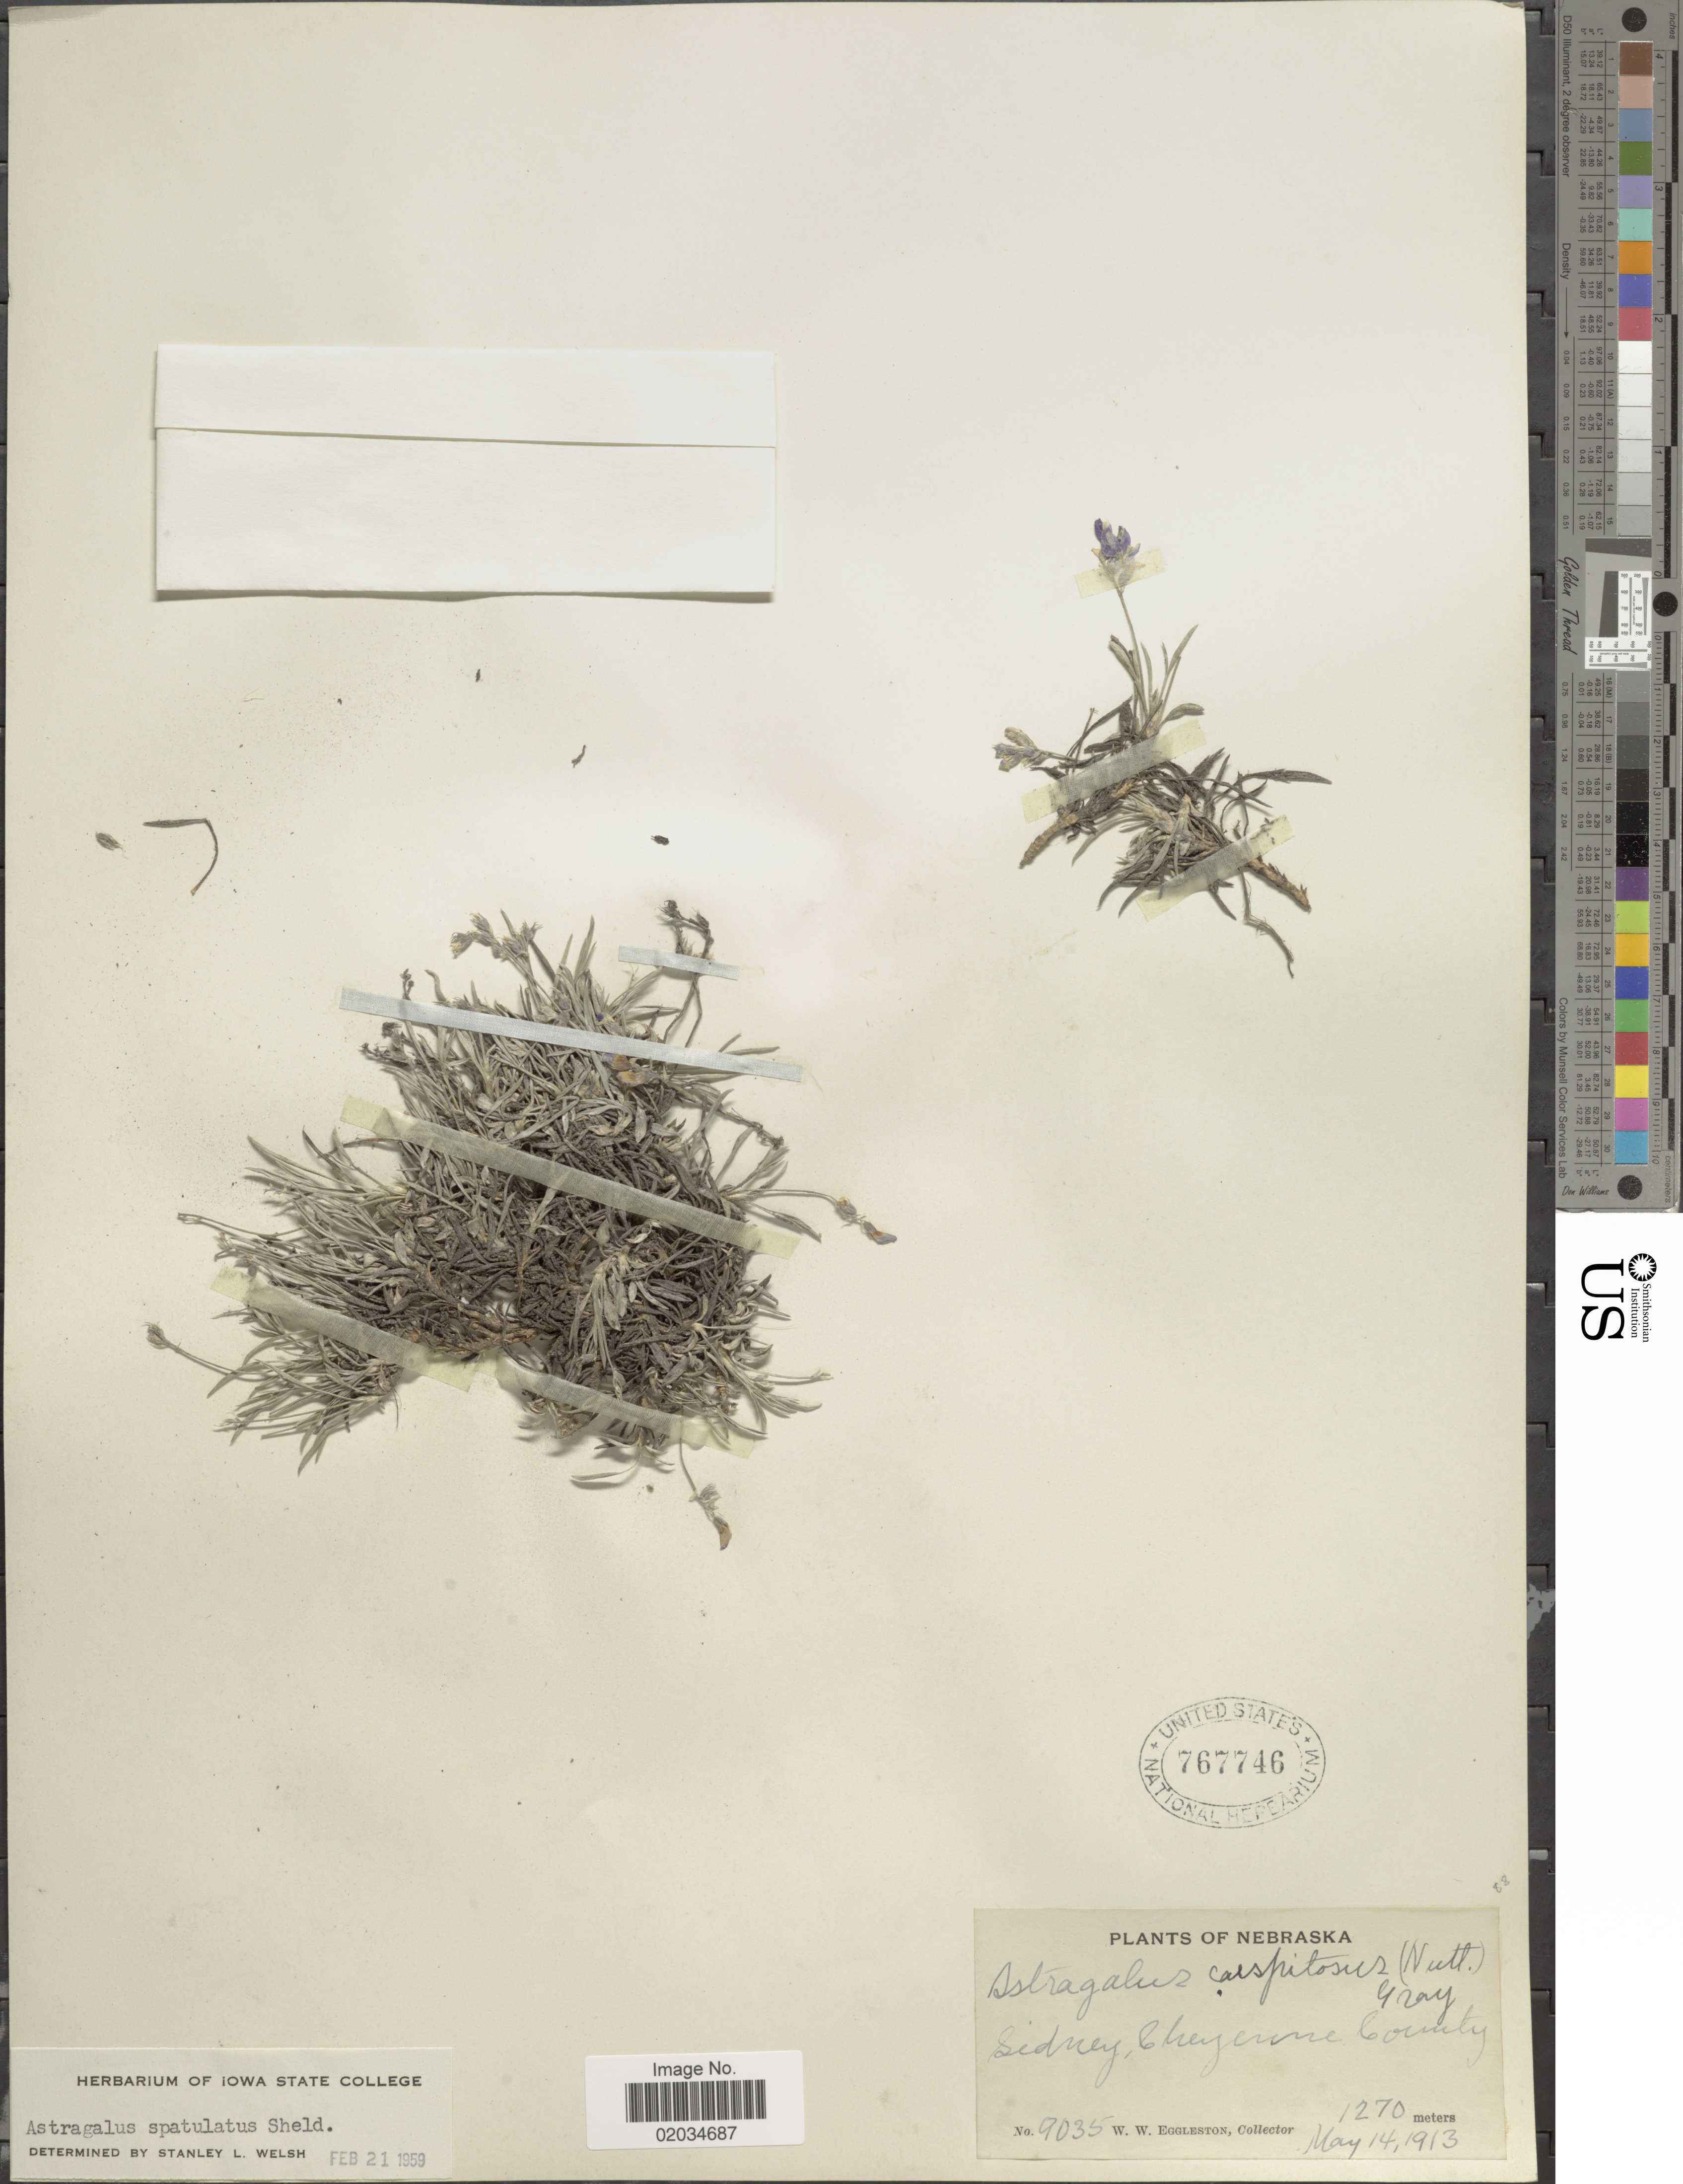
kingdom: Plantae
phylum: Tracheophyta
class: Magnoliopsida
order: Fabales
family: Fabaceae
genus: Astragalus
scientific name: Astragalus spatulatus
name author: E. Sheld.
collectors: W. W. Eggleston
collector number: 9035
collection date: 1913-05-14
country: United States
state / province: Nebraska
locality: Sedney, Cheyenne County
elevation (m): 1270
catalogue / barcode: US 767746